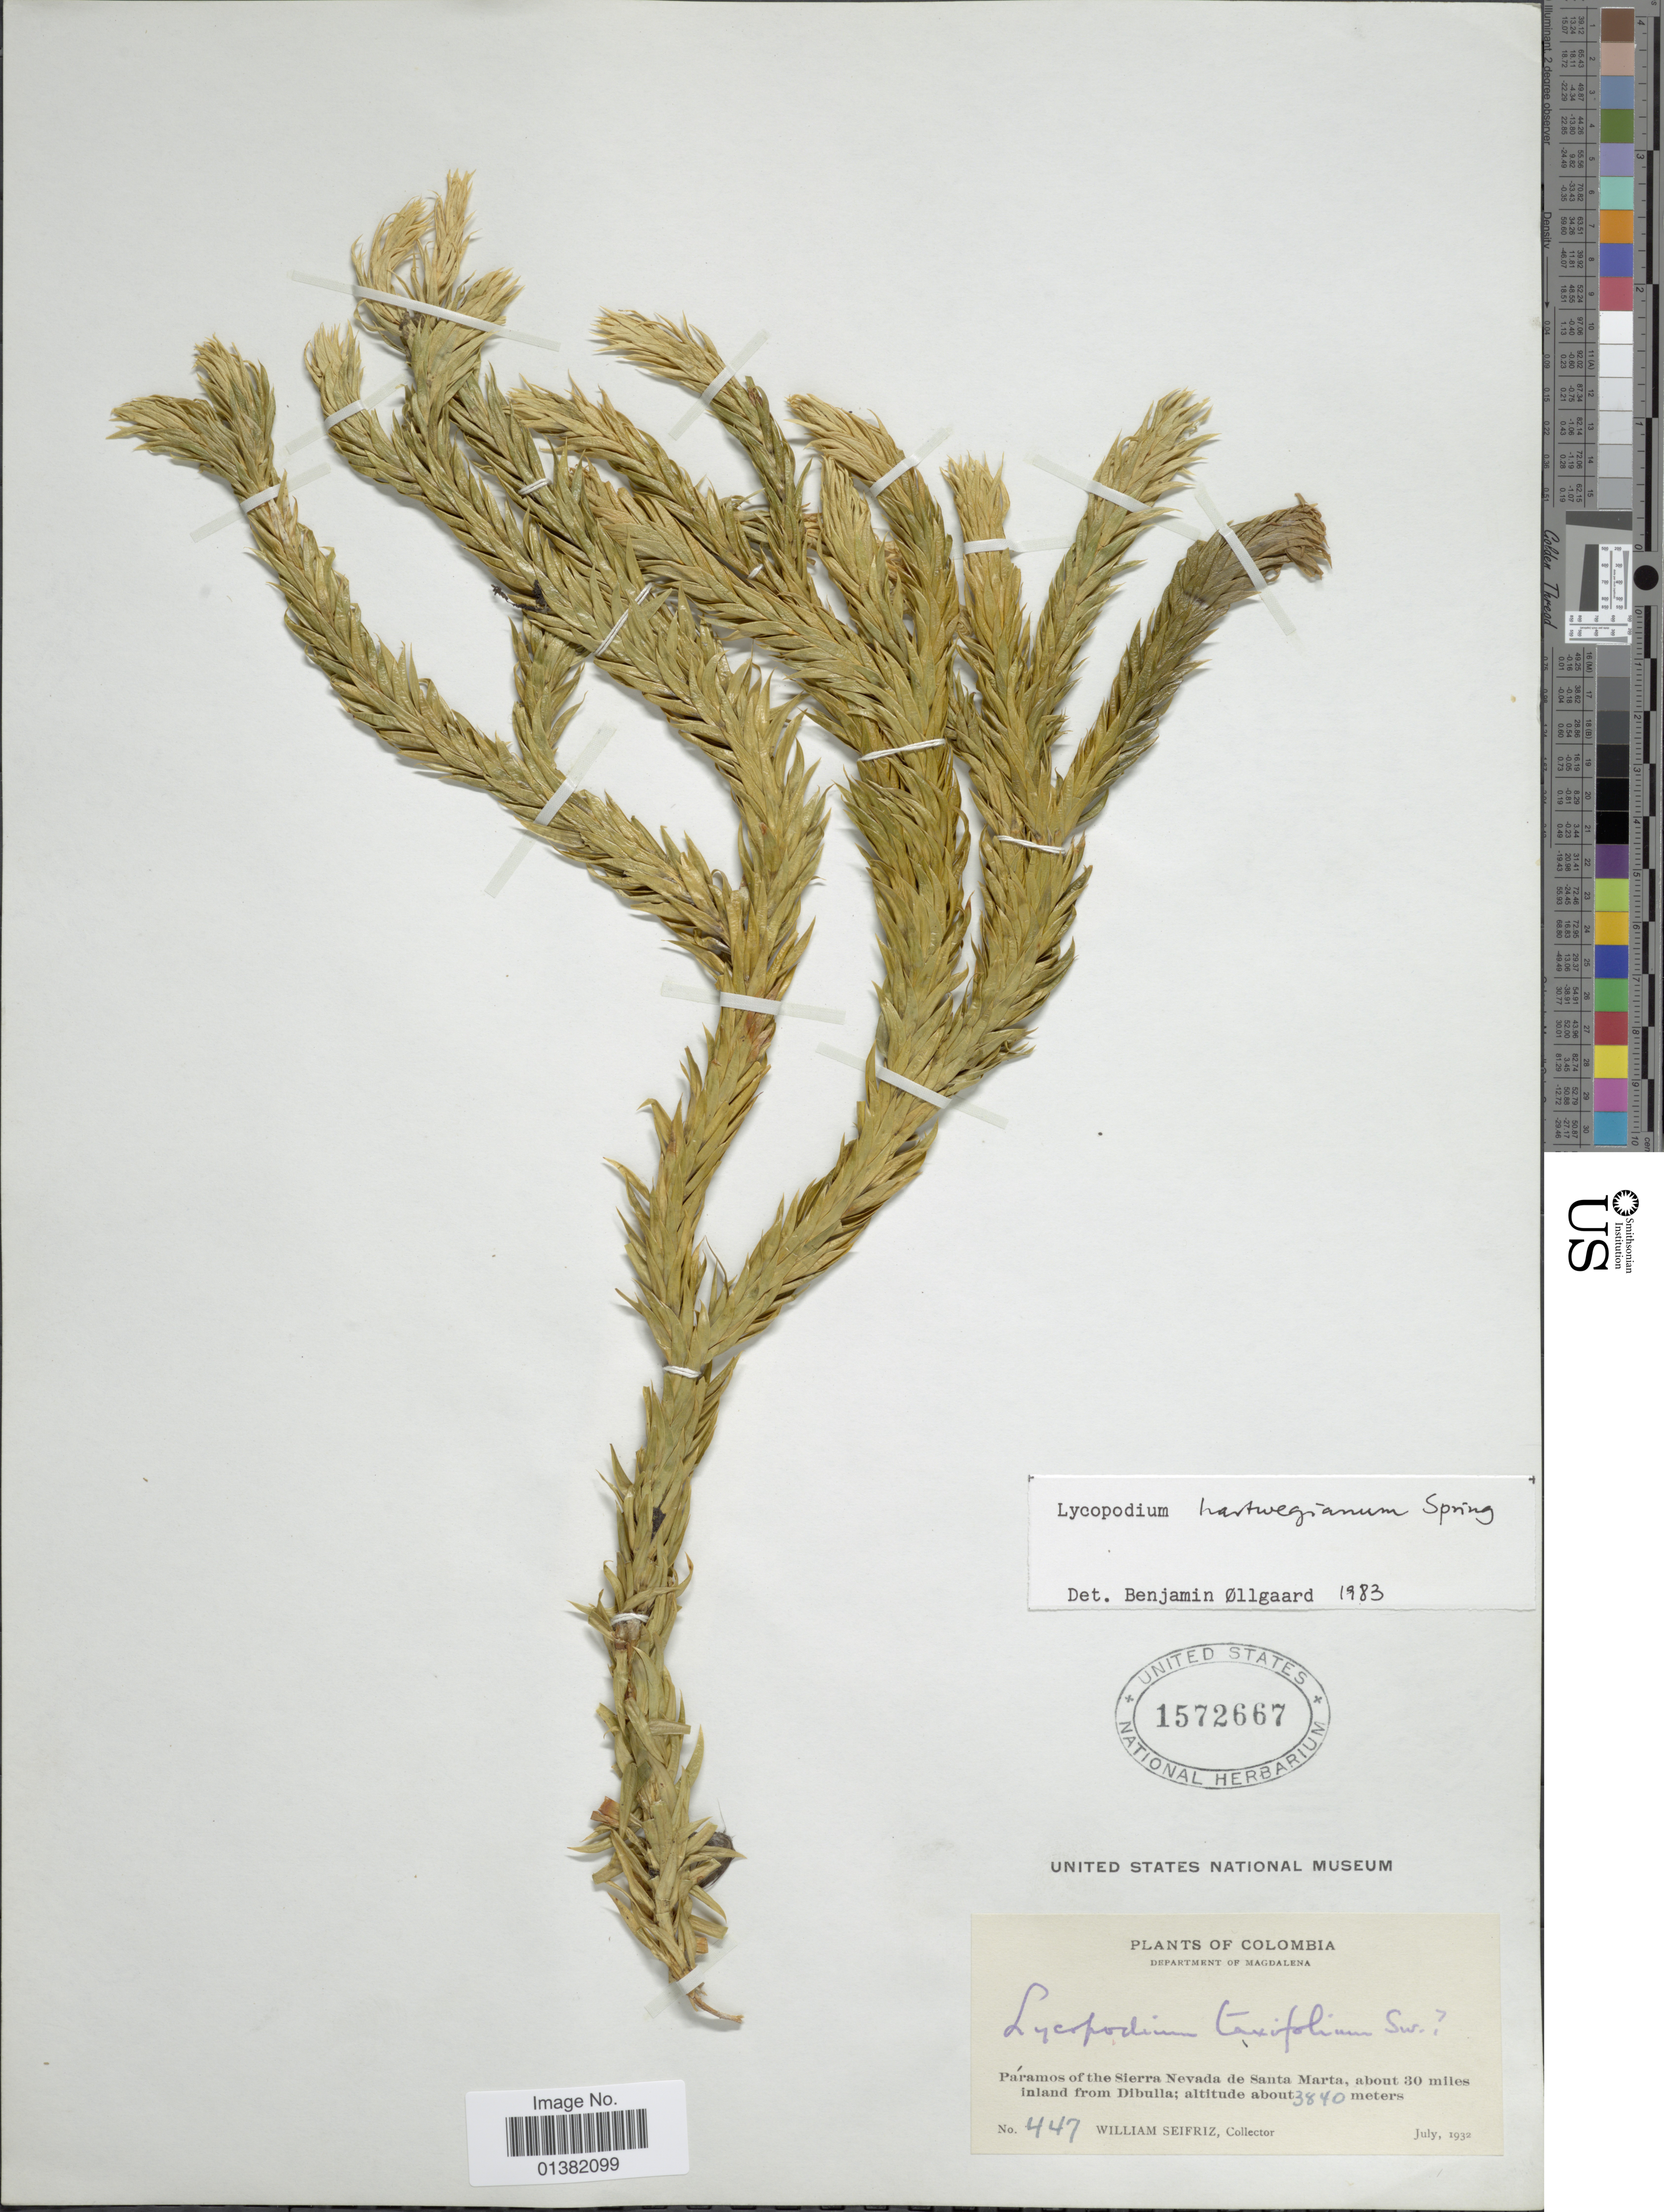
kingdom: Plantae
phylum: Tracheophyta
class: Lycopodiopsida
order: Lycopodiales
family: Lycopodiaceae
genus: Phlegmariurus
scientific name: Phlegmariurus hartwegianus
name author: (Spring) B. Øllg.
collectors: W. Seifriz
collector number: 447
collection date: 1932-07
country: Colombia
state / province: Magdalena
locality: Páramos of the Sierra Nevada de Santa Marta, about 30 miles inland from Dibulla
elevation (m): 3840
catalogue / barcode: US 1572667